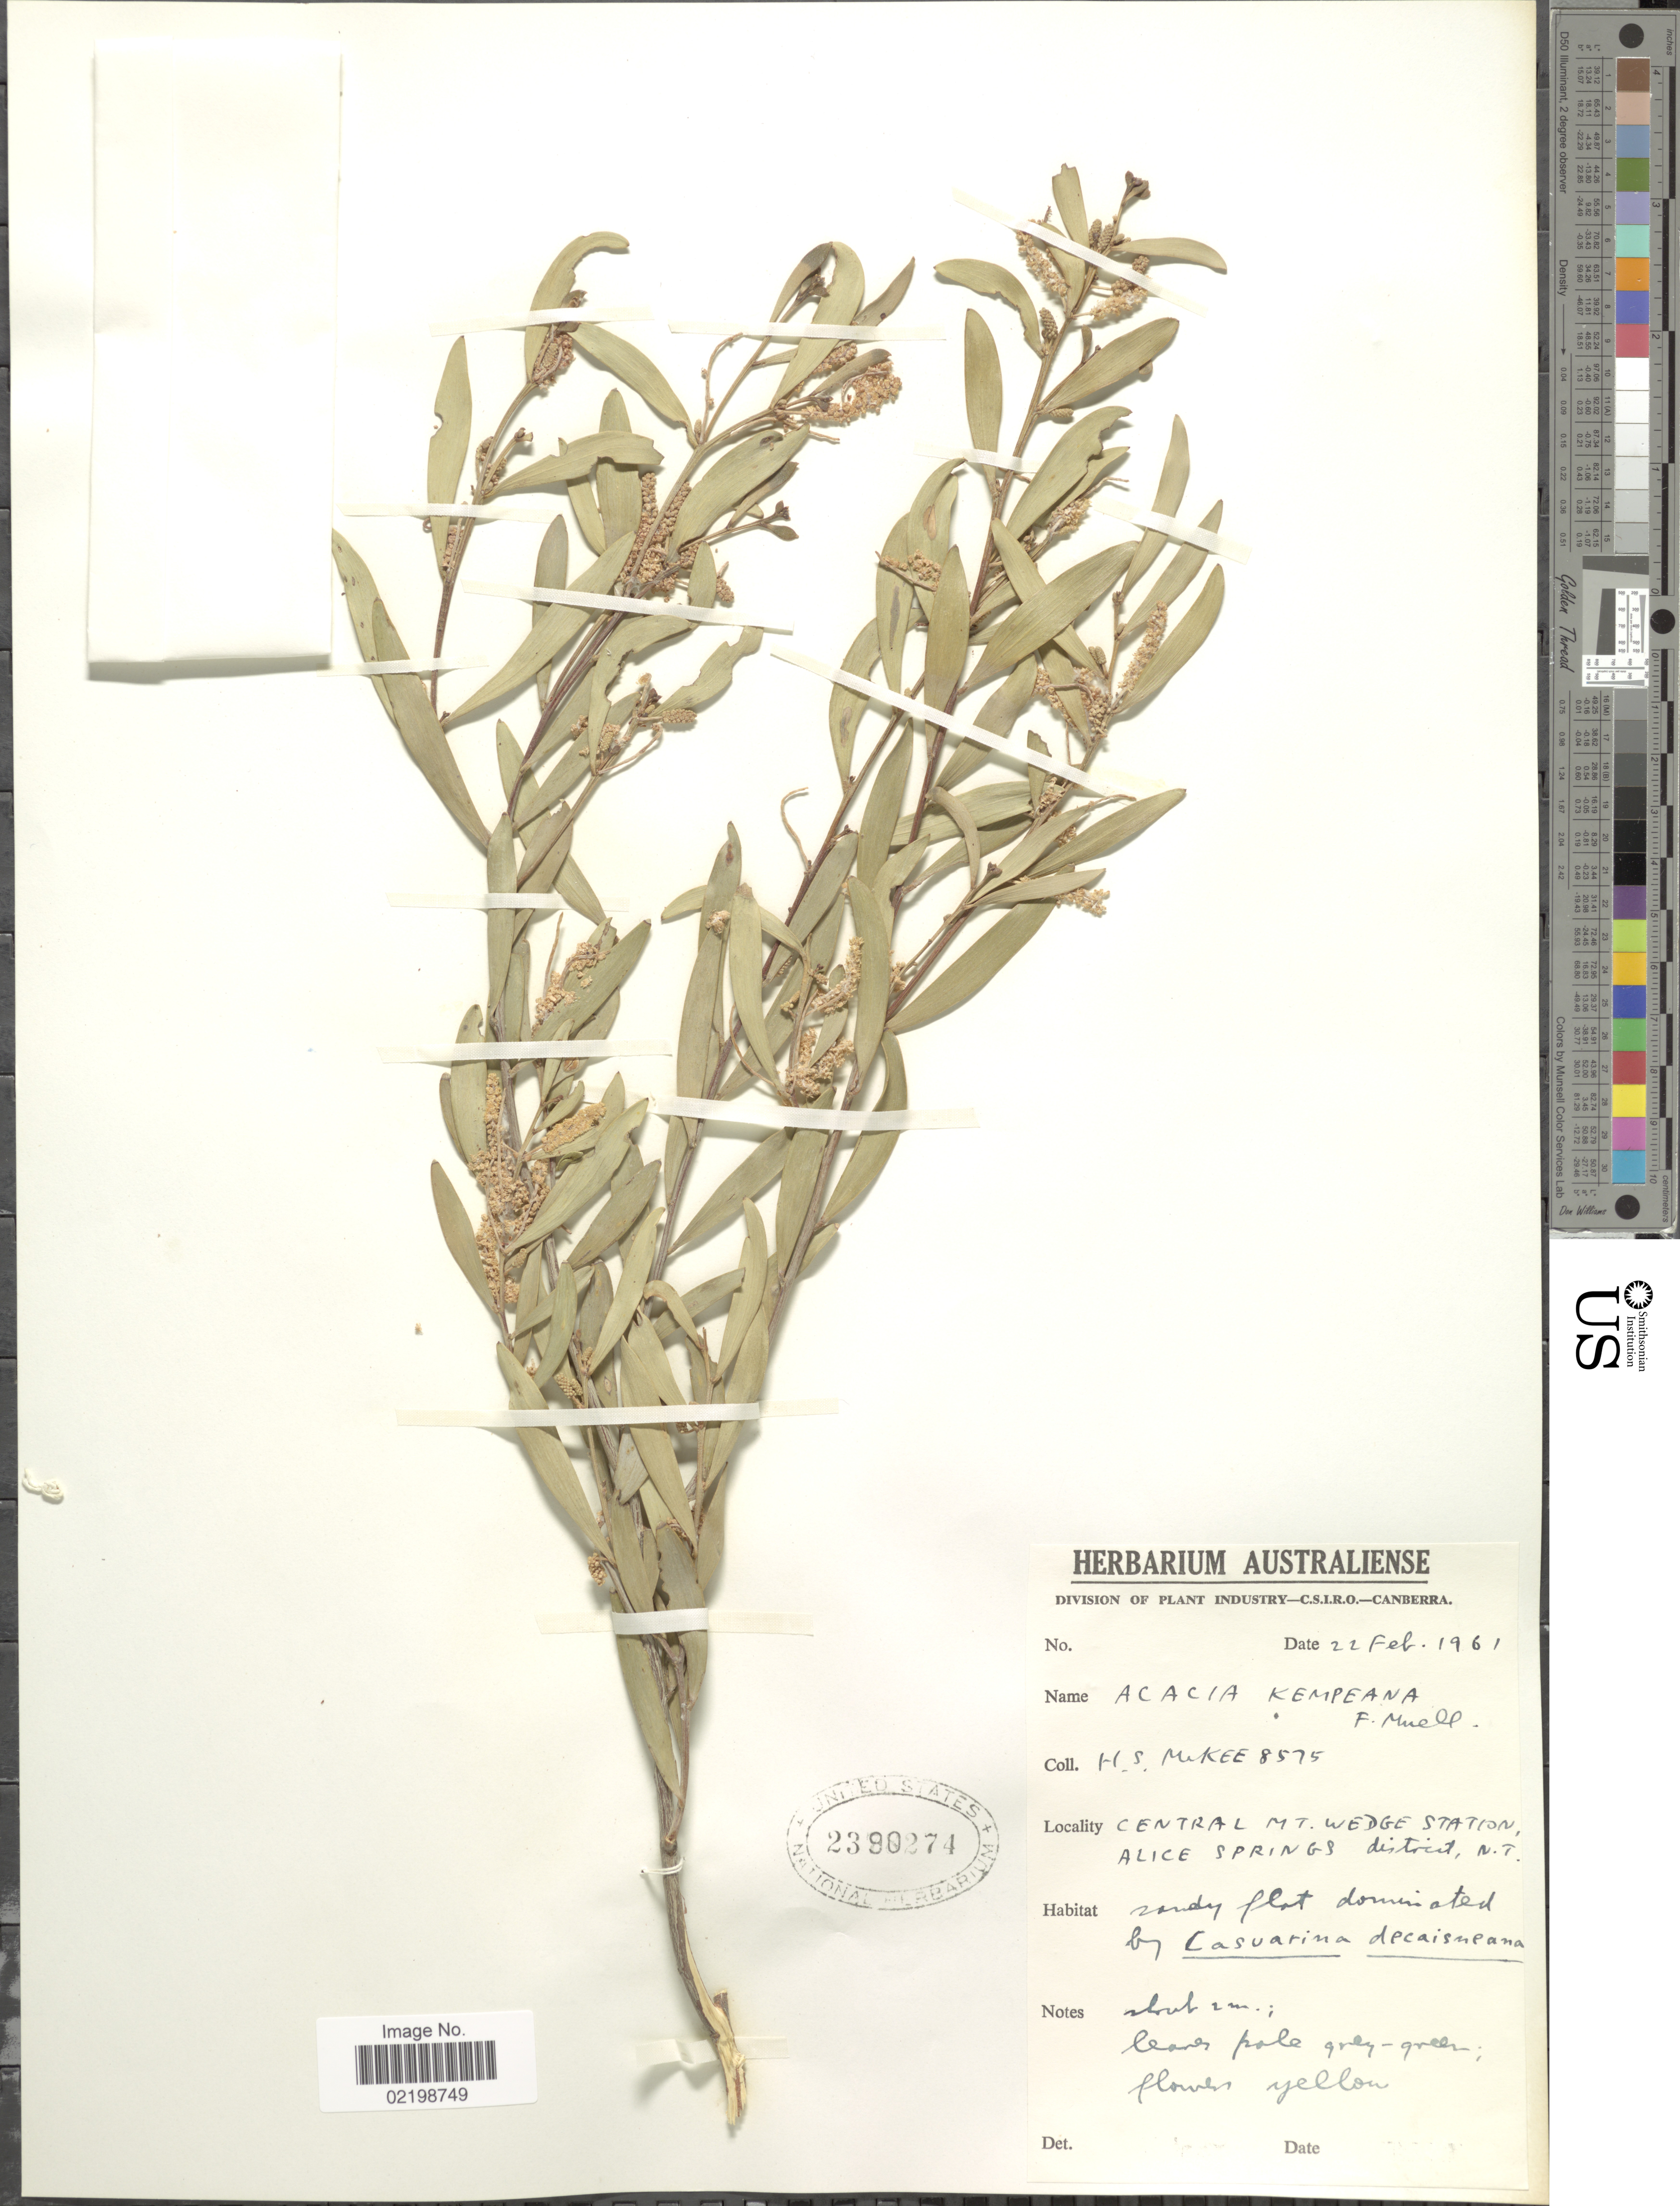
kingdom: Plantae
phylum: Tracheophyta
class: Magnoliopsida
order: Fabales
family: Fabaceae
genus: Acacia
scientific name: Acacia kempeana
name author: F. Muell.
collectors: Mukee, H.S.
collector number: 8575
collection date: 1961-02-22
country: Australia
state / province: Northern Territory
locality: Central Mt. Wedge Station, Alice Springs, district, N.T.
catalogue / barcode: US 2390274